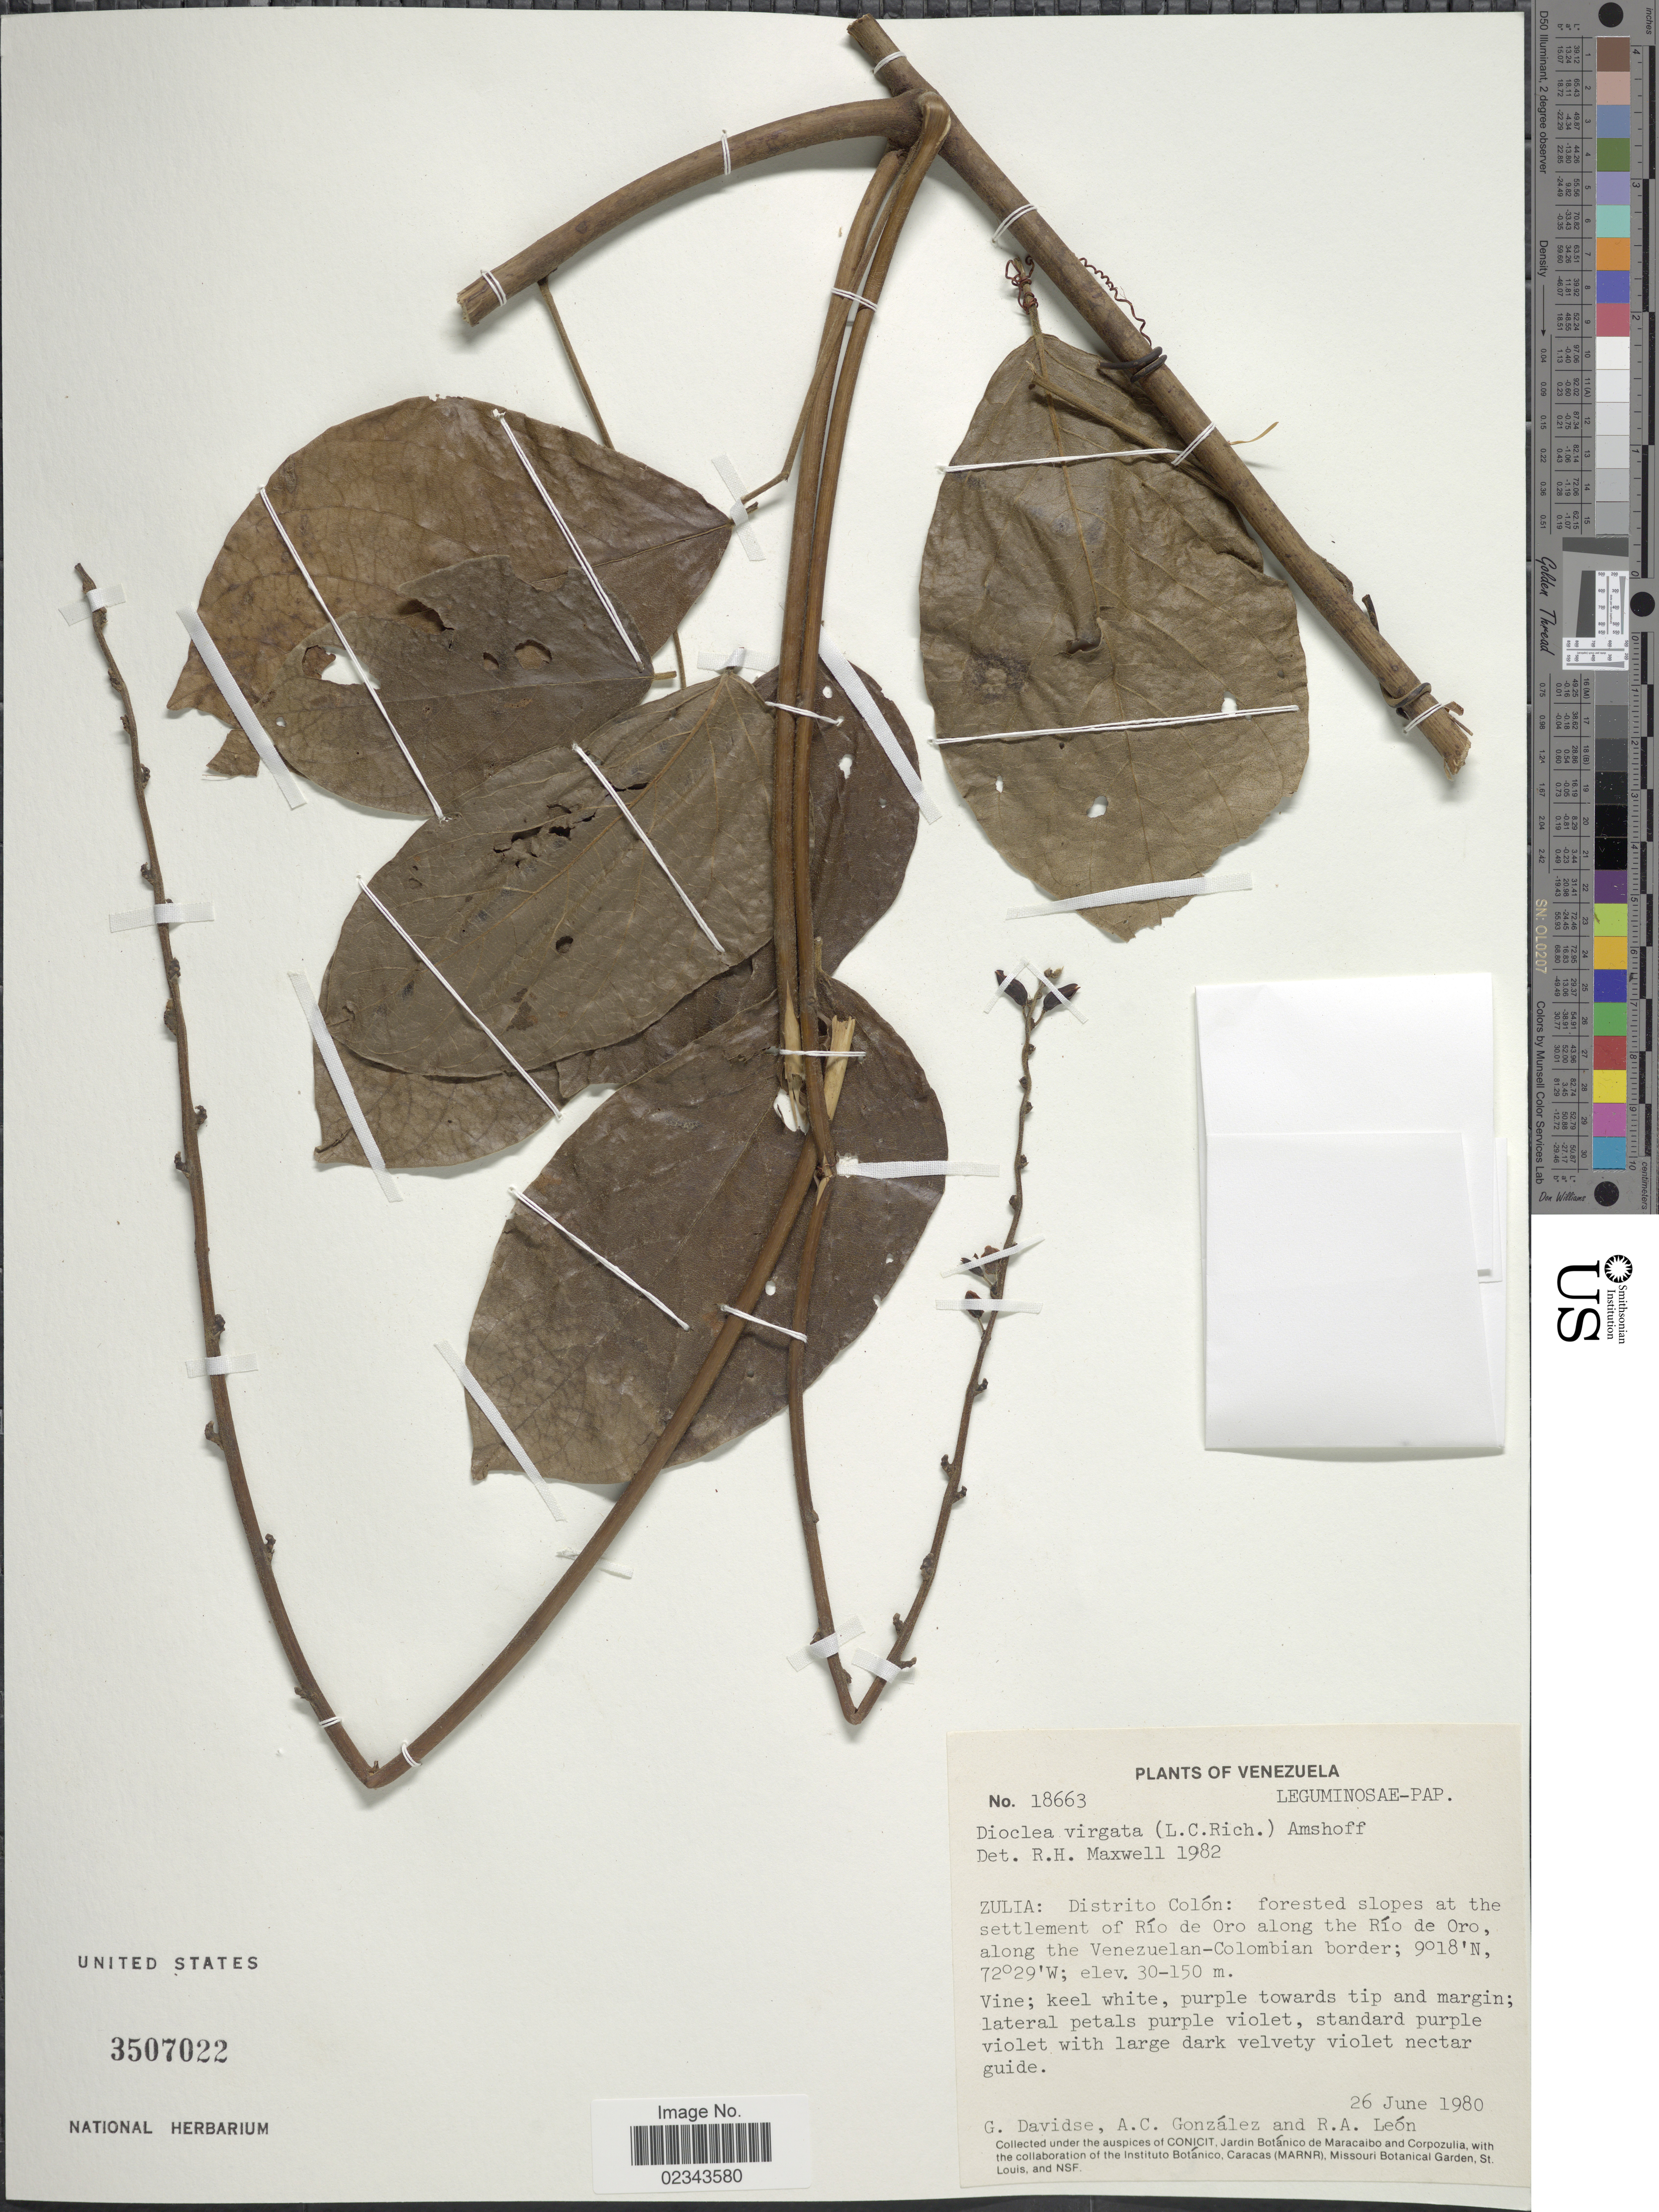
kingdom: Plantae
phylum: Tracheophyta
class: Magnoliopsida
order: Fabales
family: Fabaceae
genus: Dioclea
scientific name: Dioclea virgata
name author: (Rich.) Amshoff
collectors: G. Davidse, A. Gonzáles & R. A. León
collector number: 18663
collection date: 1980-06-26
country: Venezuela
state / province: Zulia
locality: Distrito Colon: forested slopes at the settlement of Rio de Oro along the Rio de Oro, along the Venezuelan-Colombian border.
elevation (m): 30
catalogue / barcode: US 3507022